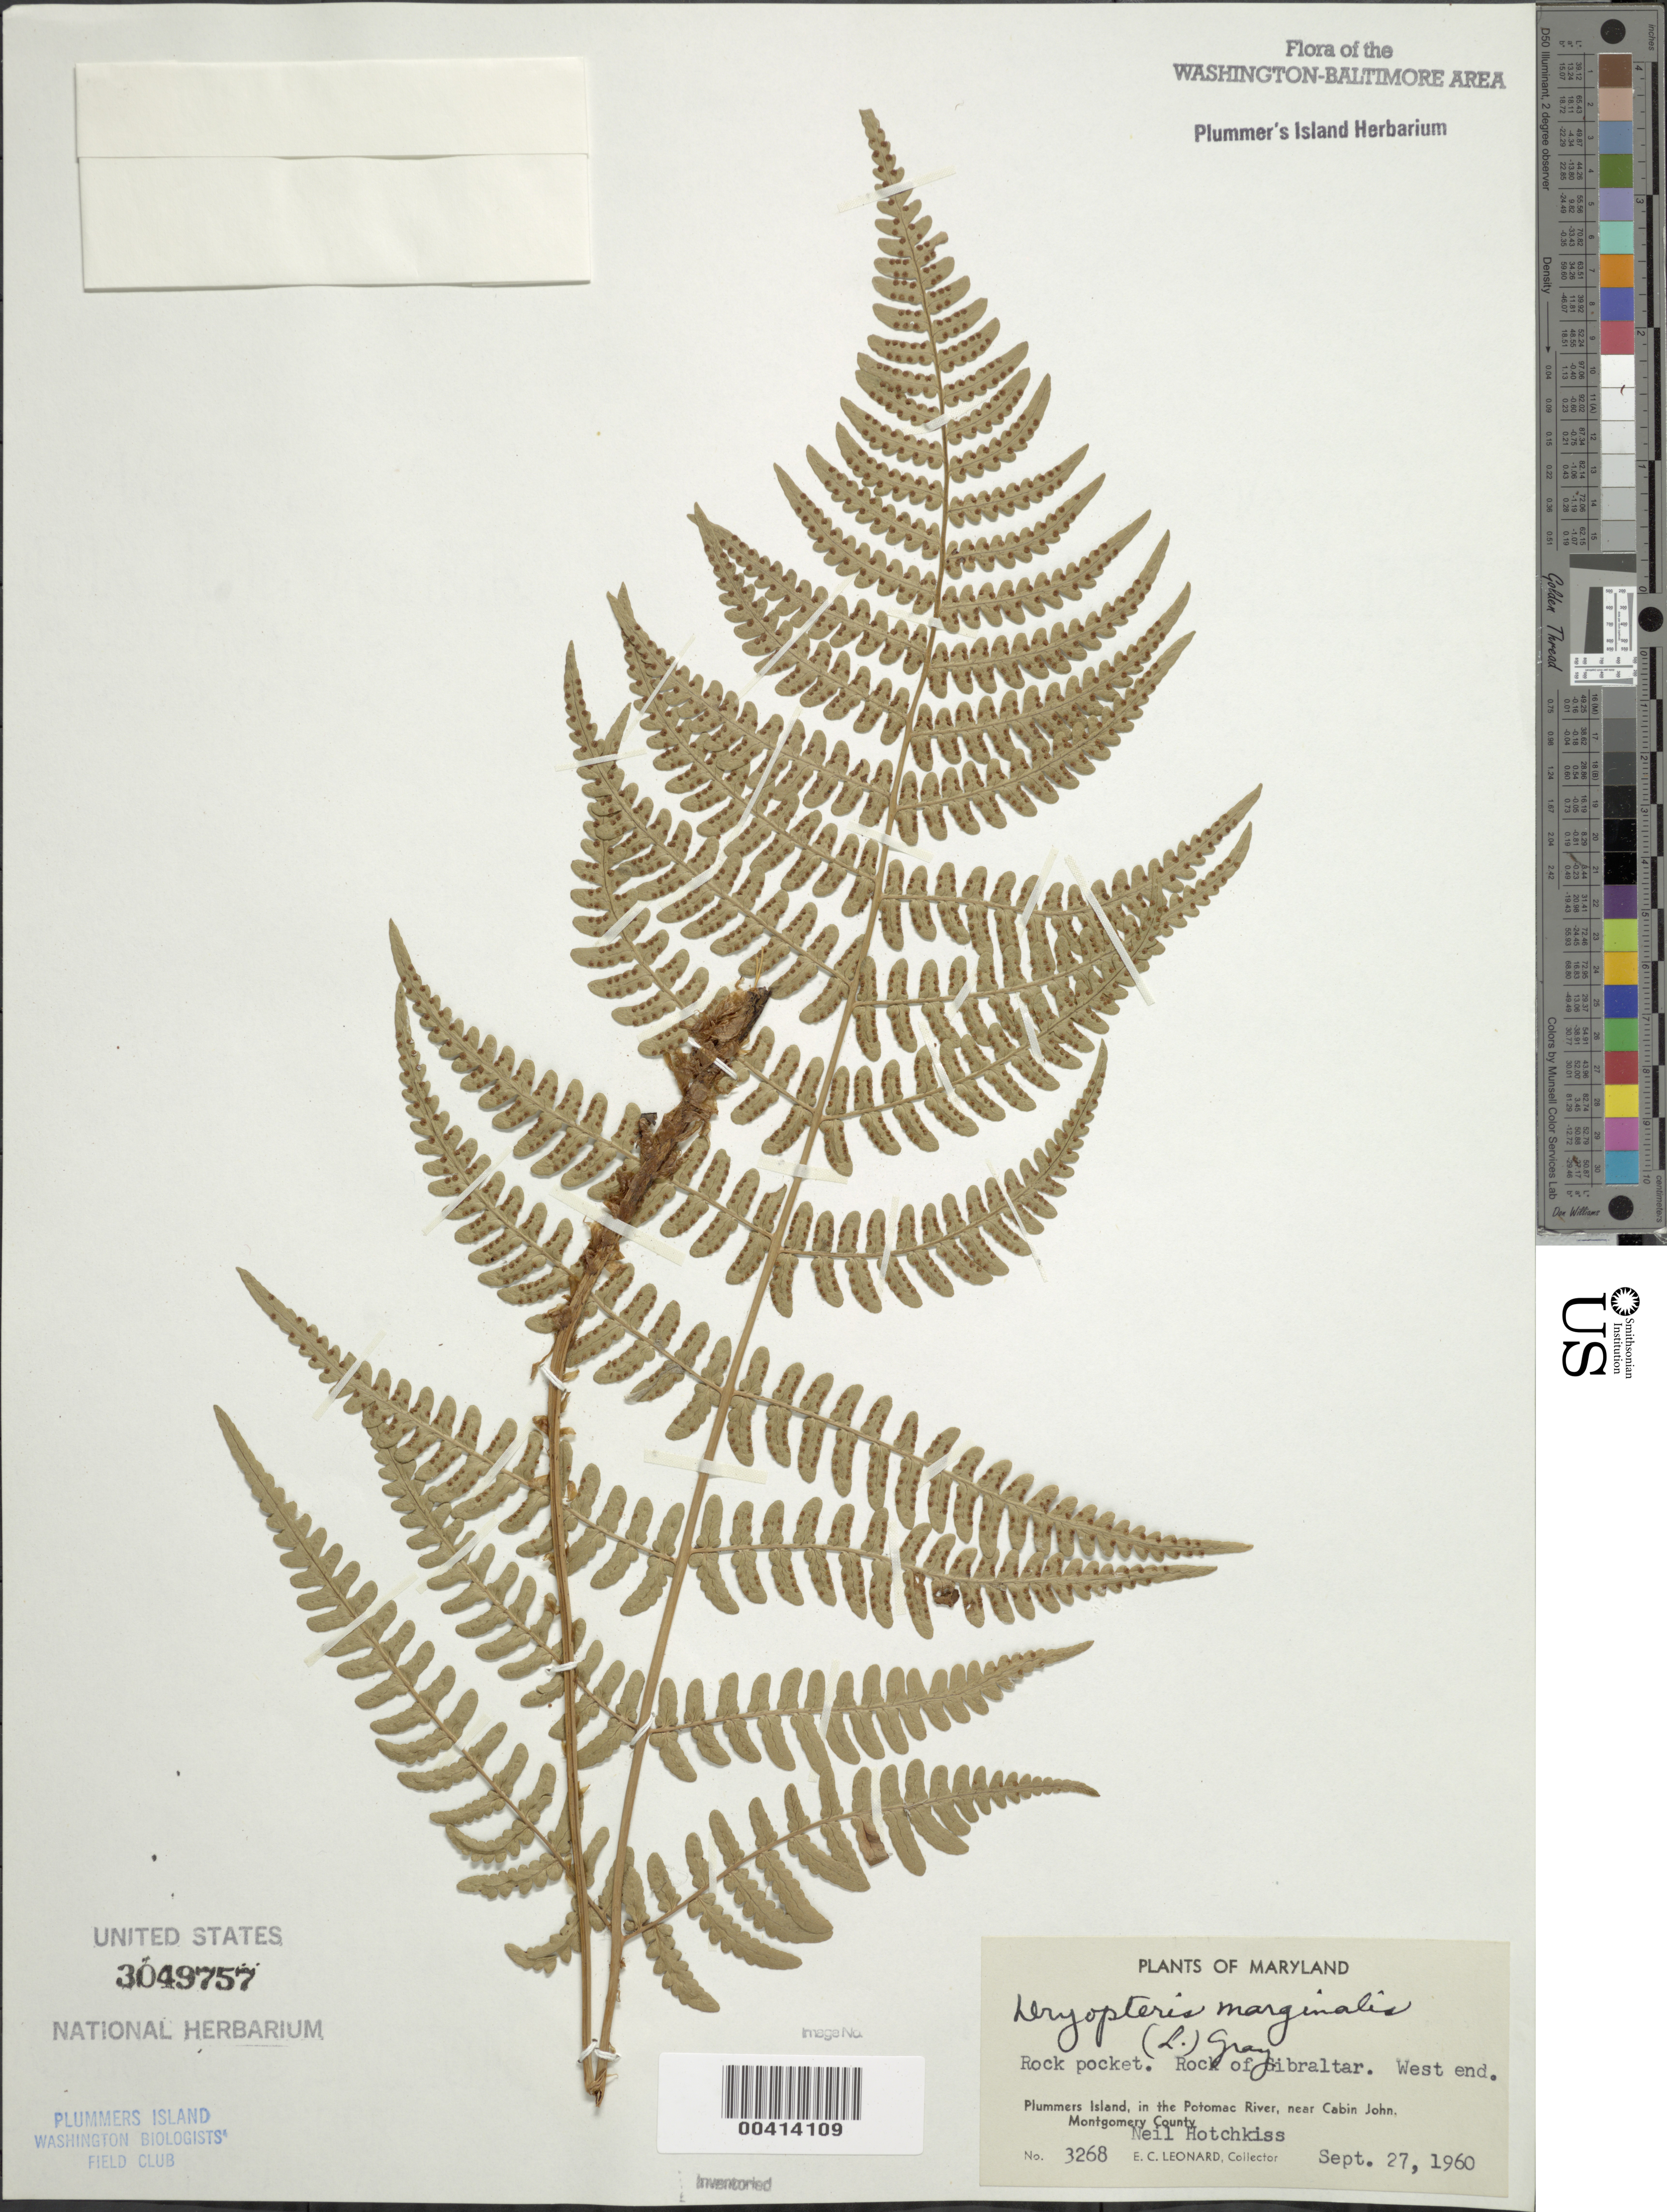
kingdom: Plantae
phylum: Tracheophyta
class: Polypodiopsida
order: Polypodiales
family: Dryopteridaceae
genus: Dryopteris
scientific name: Dryopteris marginalis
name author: (L.) A. Gray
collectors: E. C. Leonard & N. Hotchkiss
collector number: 3268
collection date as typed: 27 Sep 1960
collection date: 1960-09-27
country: United States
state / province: Maryland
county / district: Montgomery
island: Plummers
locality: Plummer's Island; Rock of Gibraltar, west end C. & O. Canal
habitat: Rock pocket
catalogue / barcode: US 3049757